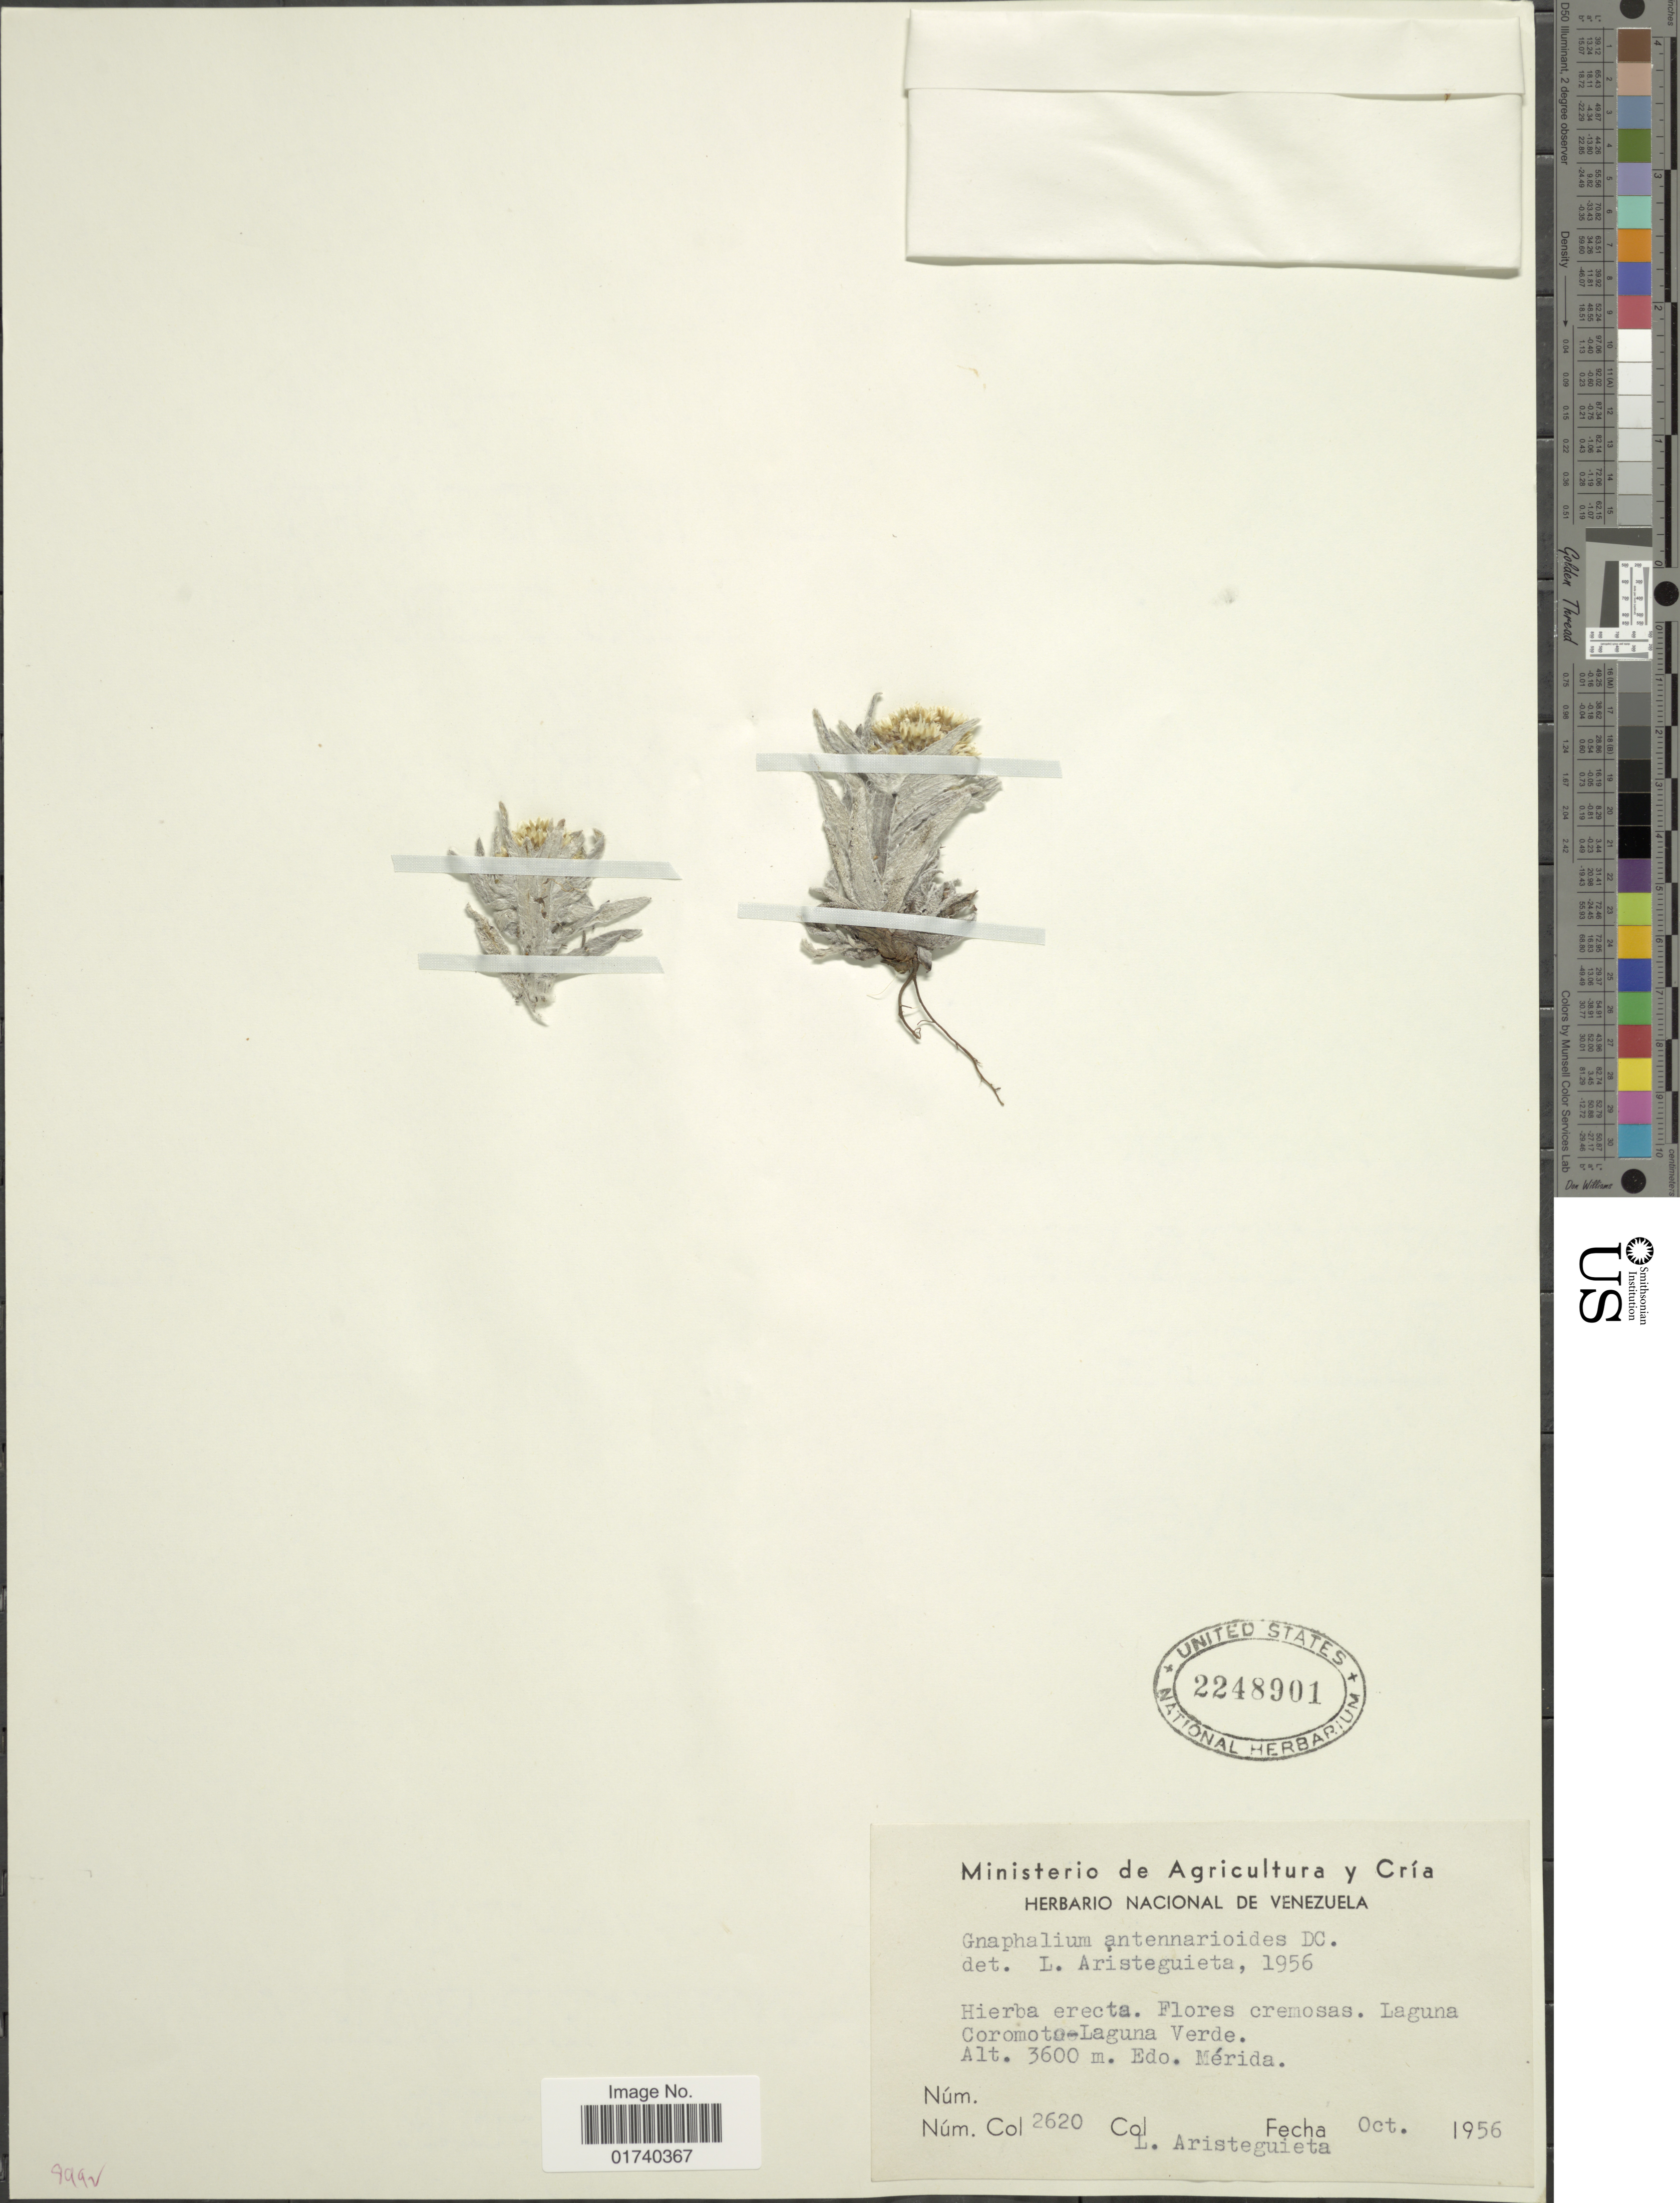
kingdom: Plantae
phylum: Tracheophyta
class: Magnoliopsida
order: Asterales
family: Asteraceae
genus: Chryselium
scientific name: Chryselium gnaphalioides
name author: (Kunth) Urtubey & S.E. Freire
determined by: Nesom, Guy L.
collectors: L. Aristeguieta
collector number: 2620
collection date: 1956-10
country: Venezuela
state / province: Mérida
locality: Laguna Coromota - Laguna Verde, Edo. Merida.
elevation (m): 3600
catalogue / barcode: US 2248901